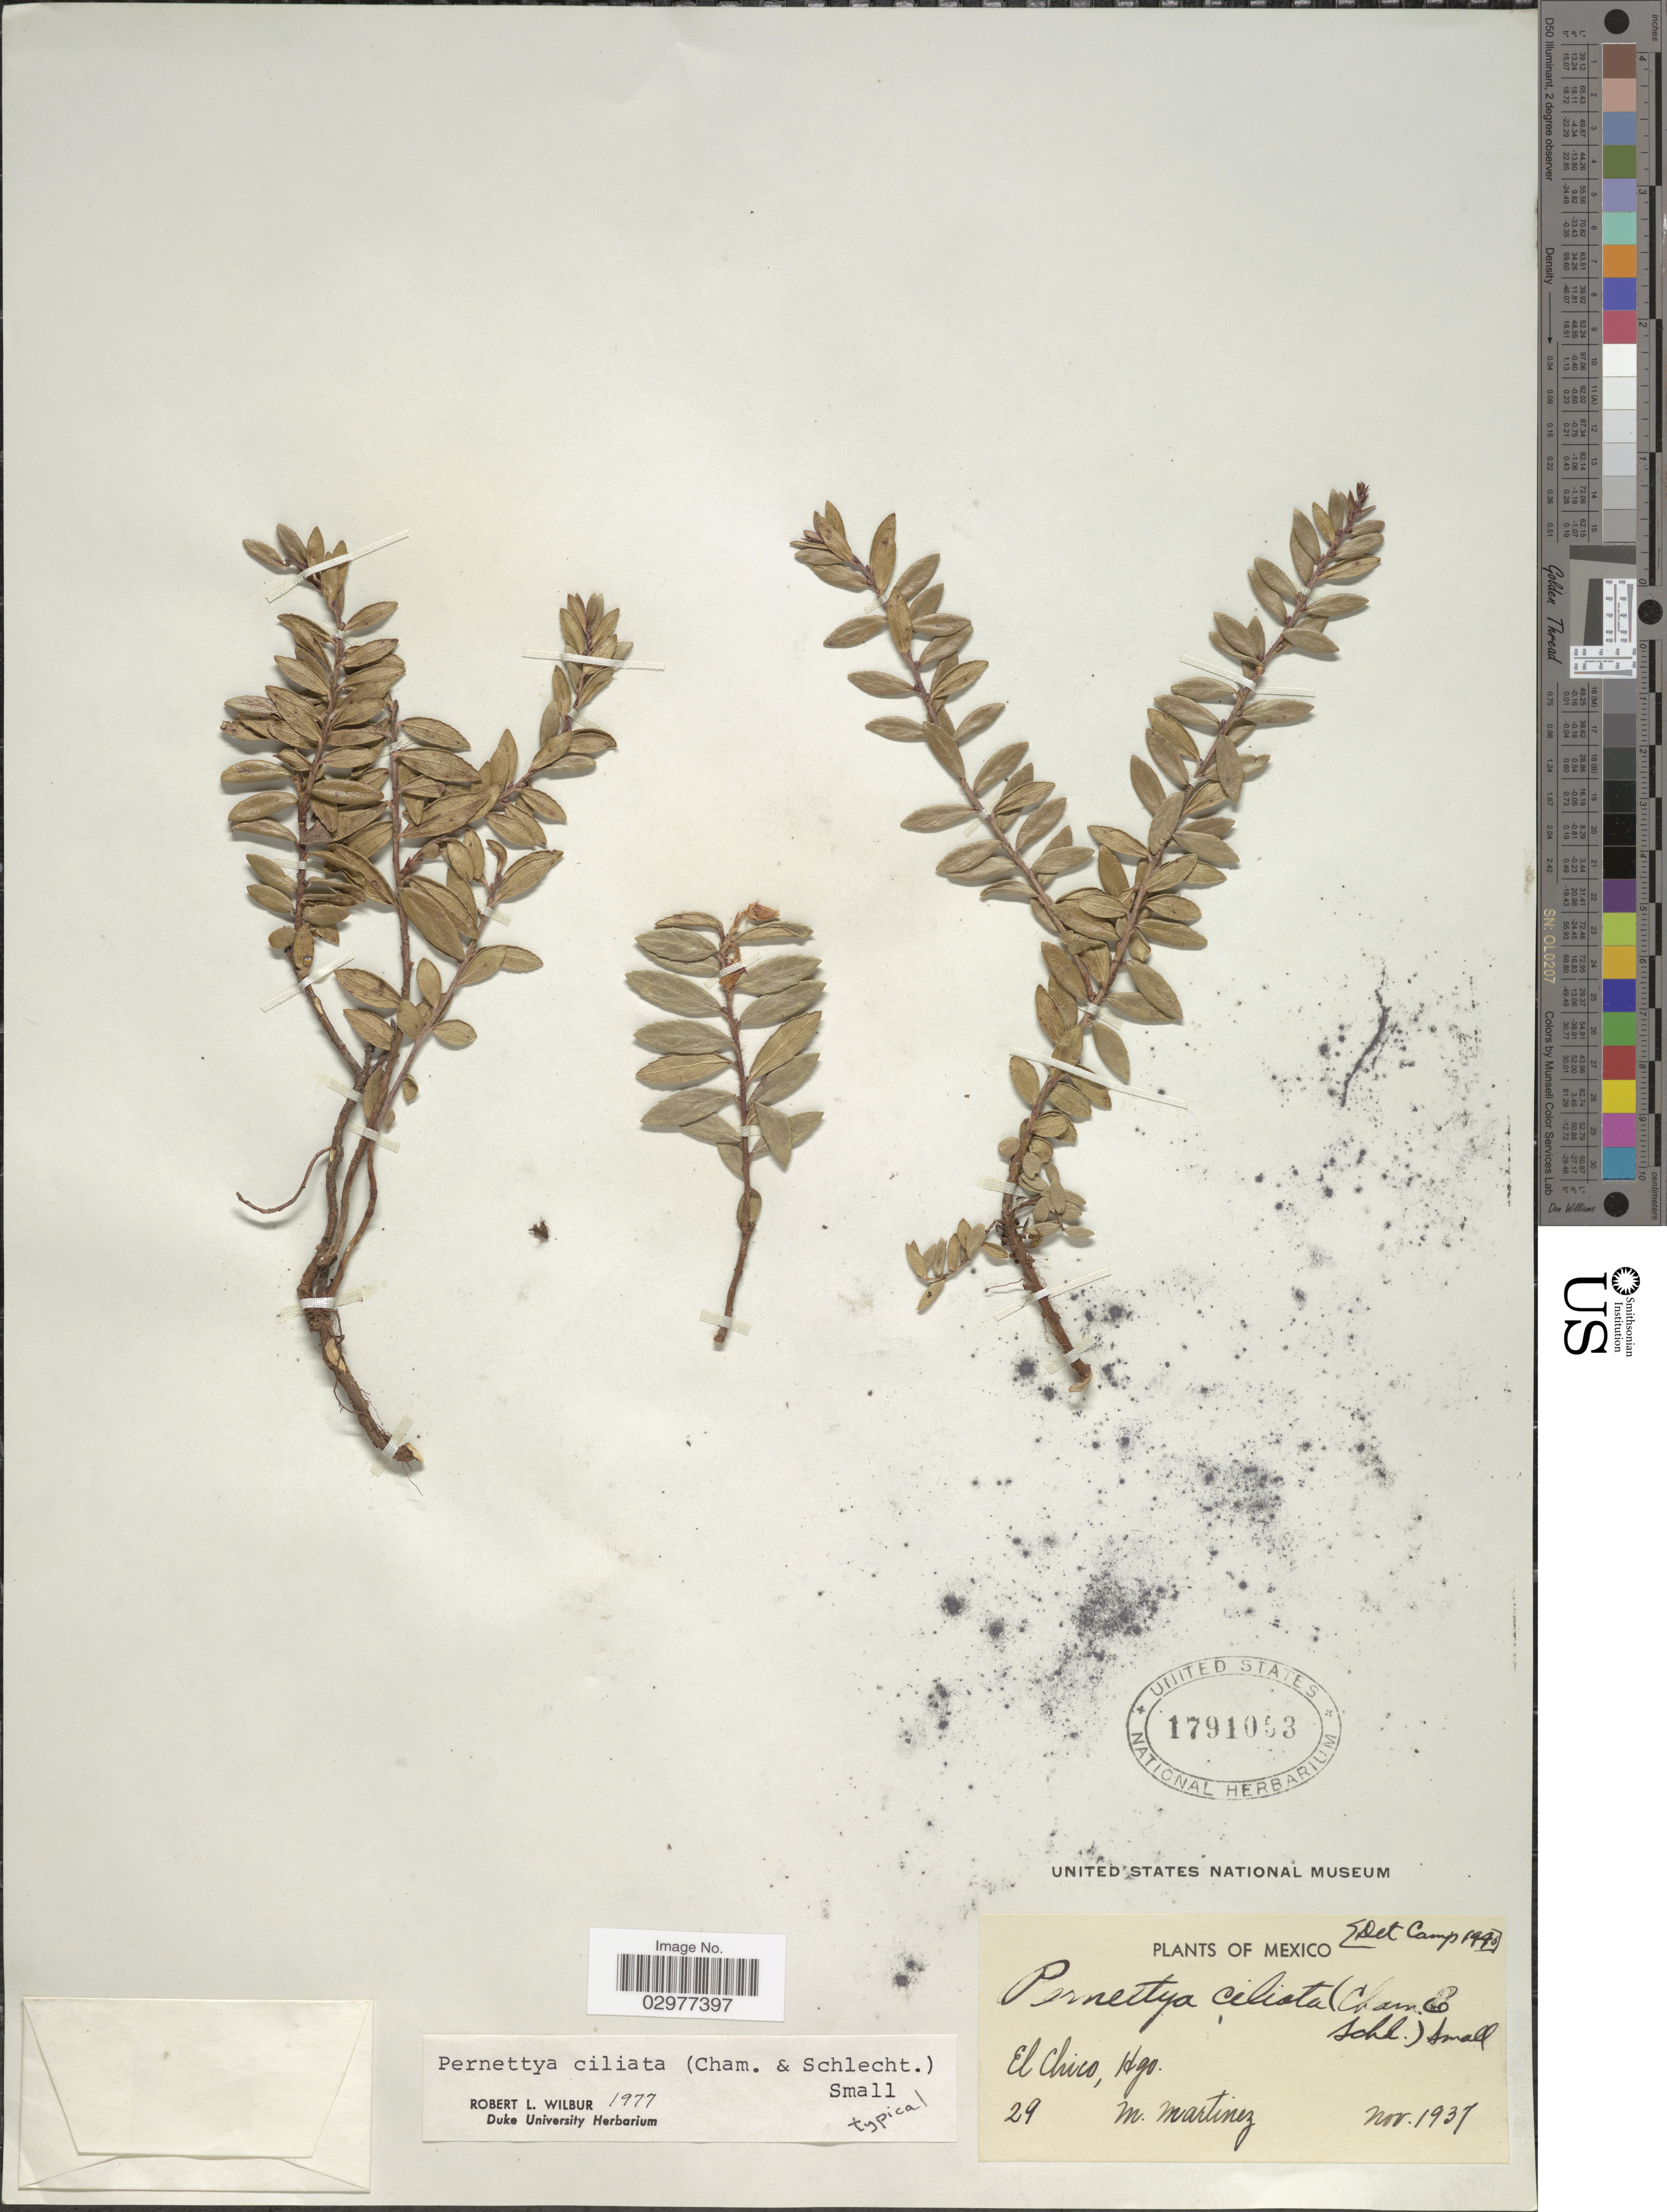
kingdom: Plantae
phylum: Tracheophyta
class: Magnoliopsida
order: Ericales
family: Ericaceae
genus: Pernettya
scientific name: Pernettya prostrata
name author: (Cav.) DC.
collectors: M. Martínez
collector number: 29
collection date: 1937-11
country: Mexico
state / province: Hidalgo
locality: El Chico.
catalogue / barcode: US 1791053